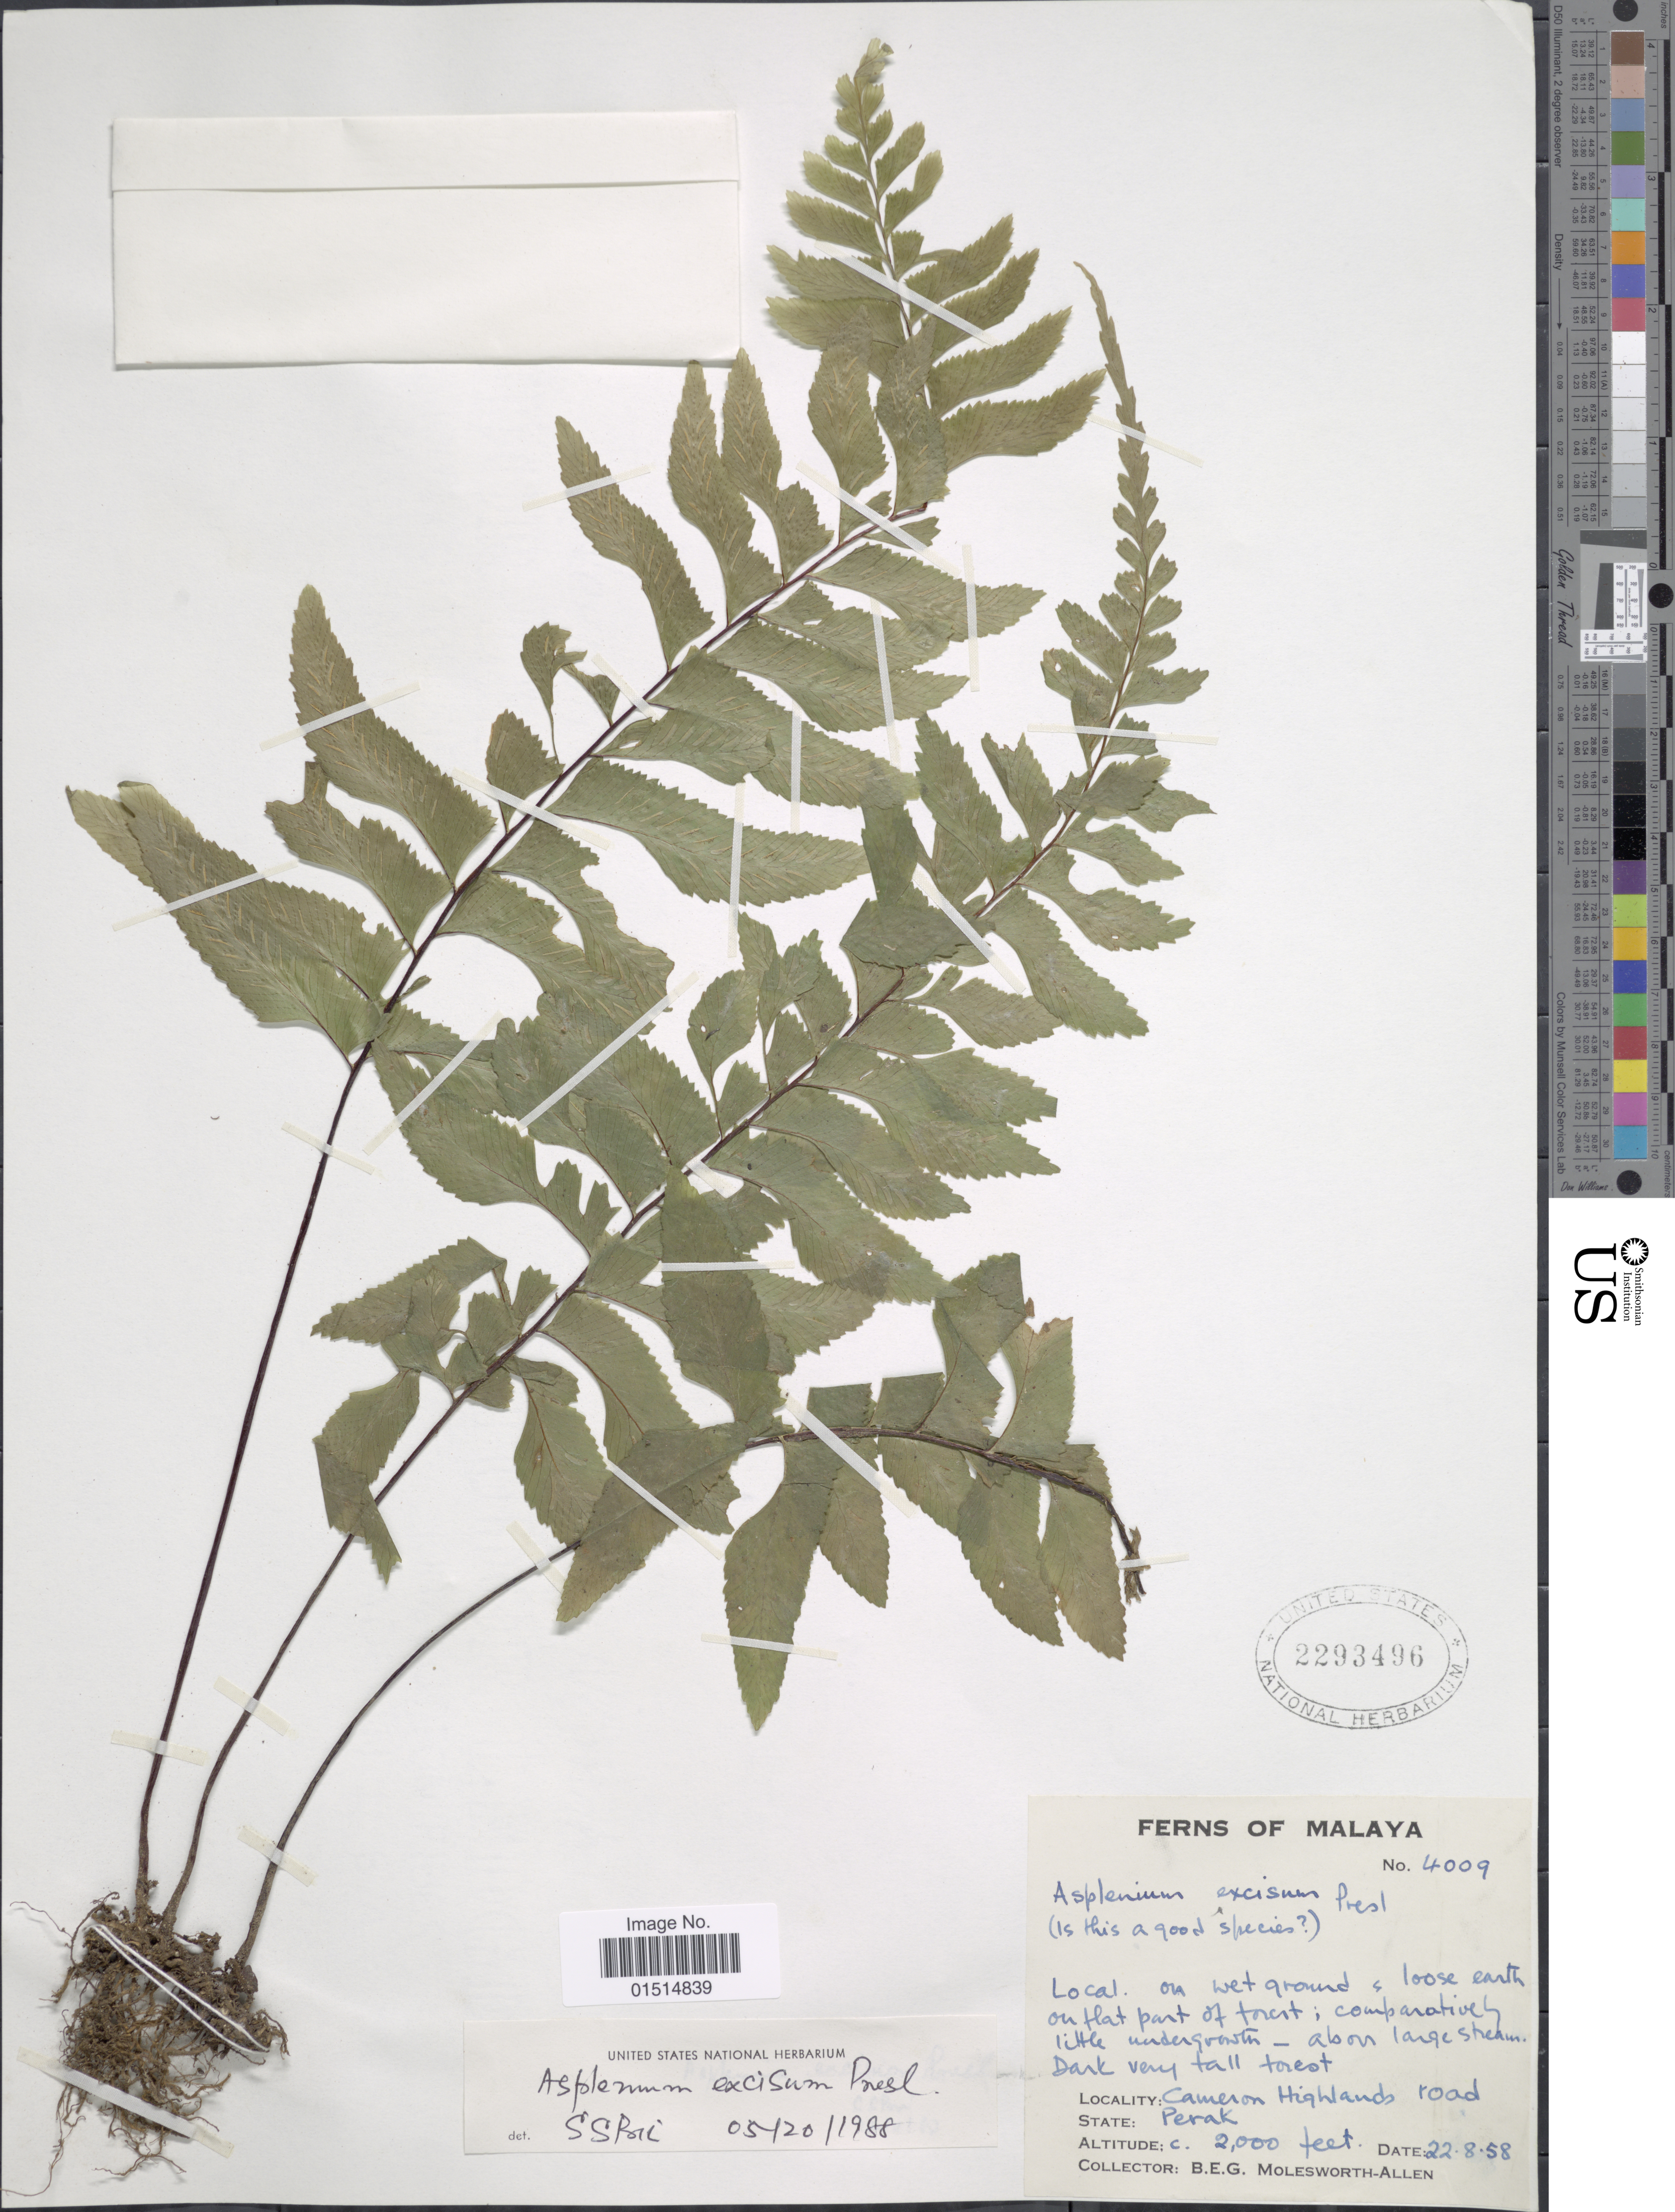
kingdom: Plantae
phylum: Tracheophyta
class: Polypodiopsida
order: Polypodiales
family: Aspleniaceae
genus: Hymenasplenium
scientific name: Hymenasplenium excisum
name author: C. Presl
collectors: B. E. G. Molesworth-Allen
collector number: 4009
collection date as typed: Transcribed d/m/y: 22/8/58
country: Malaysia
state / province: Perak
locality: Malaya, Cameron Highlands Road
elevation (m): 610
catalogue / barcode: US 2293496